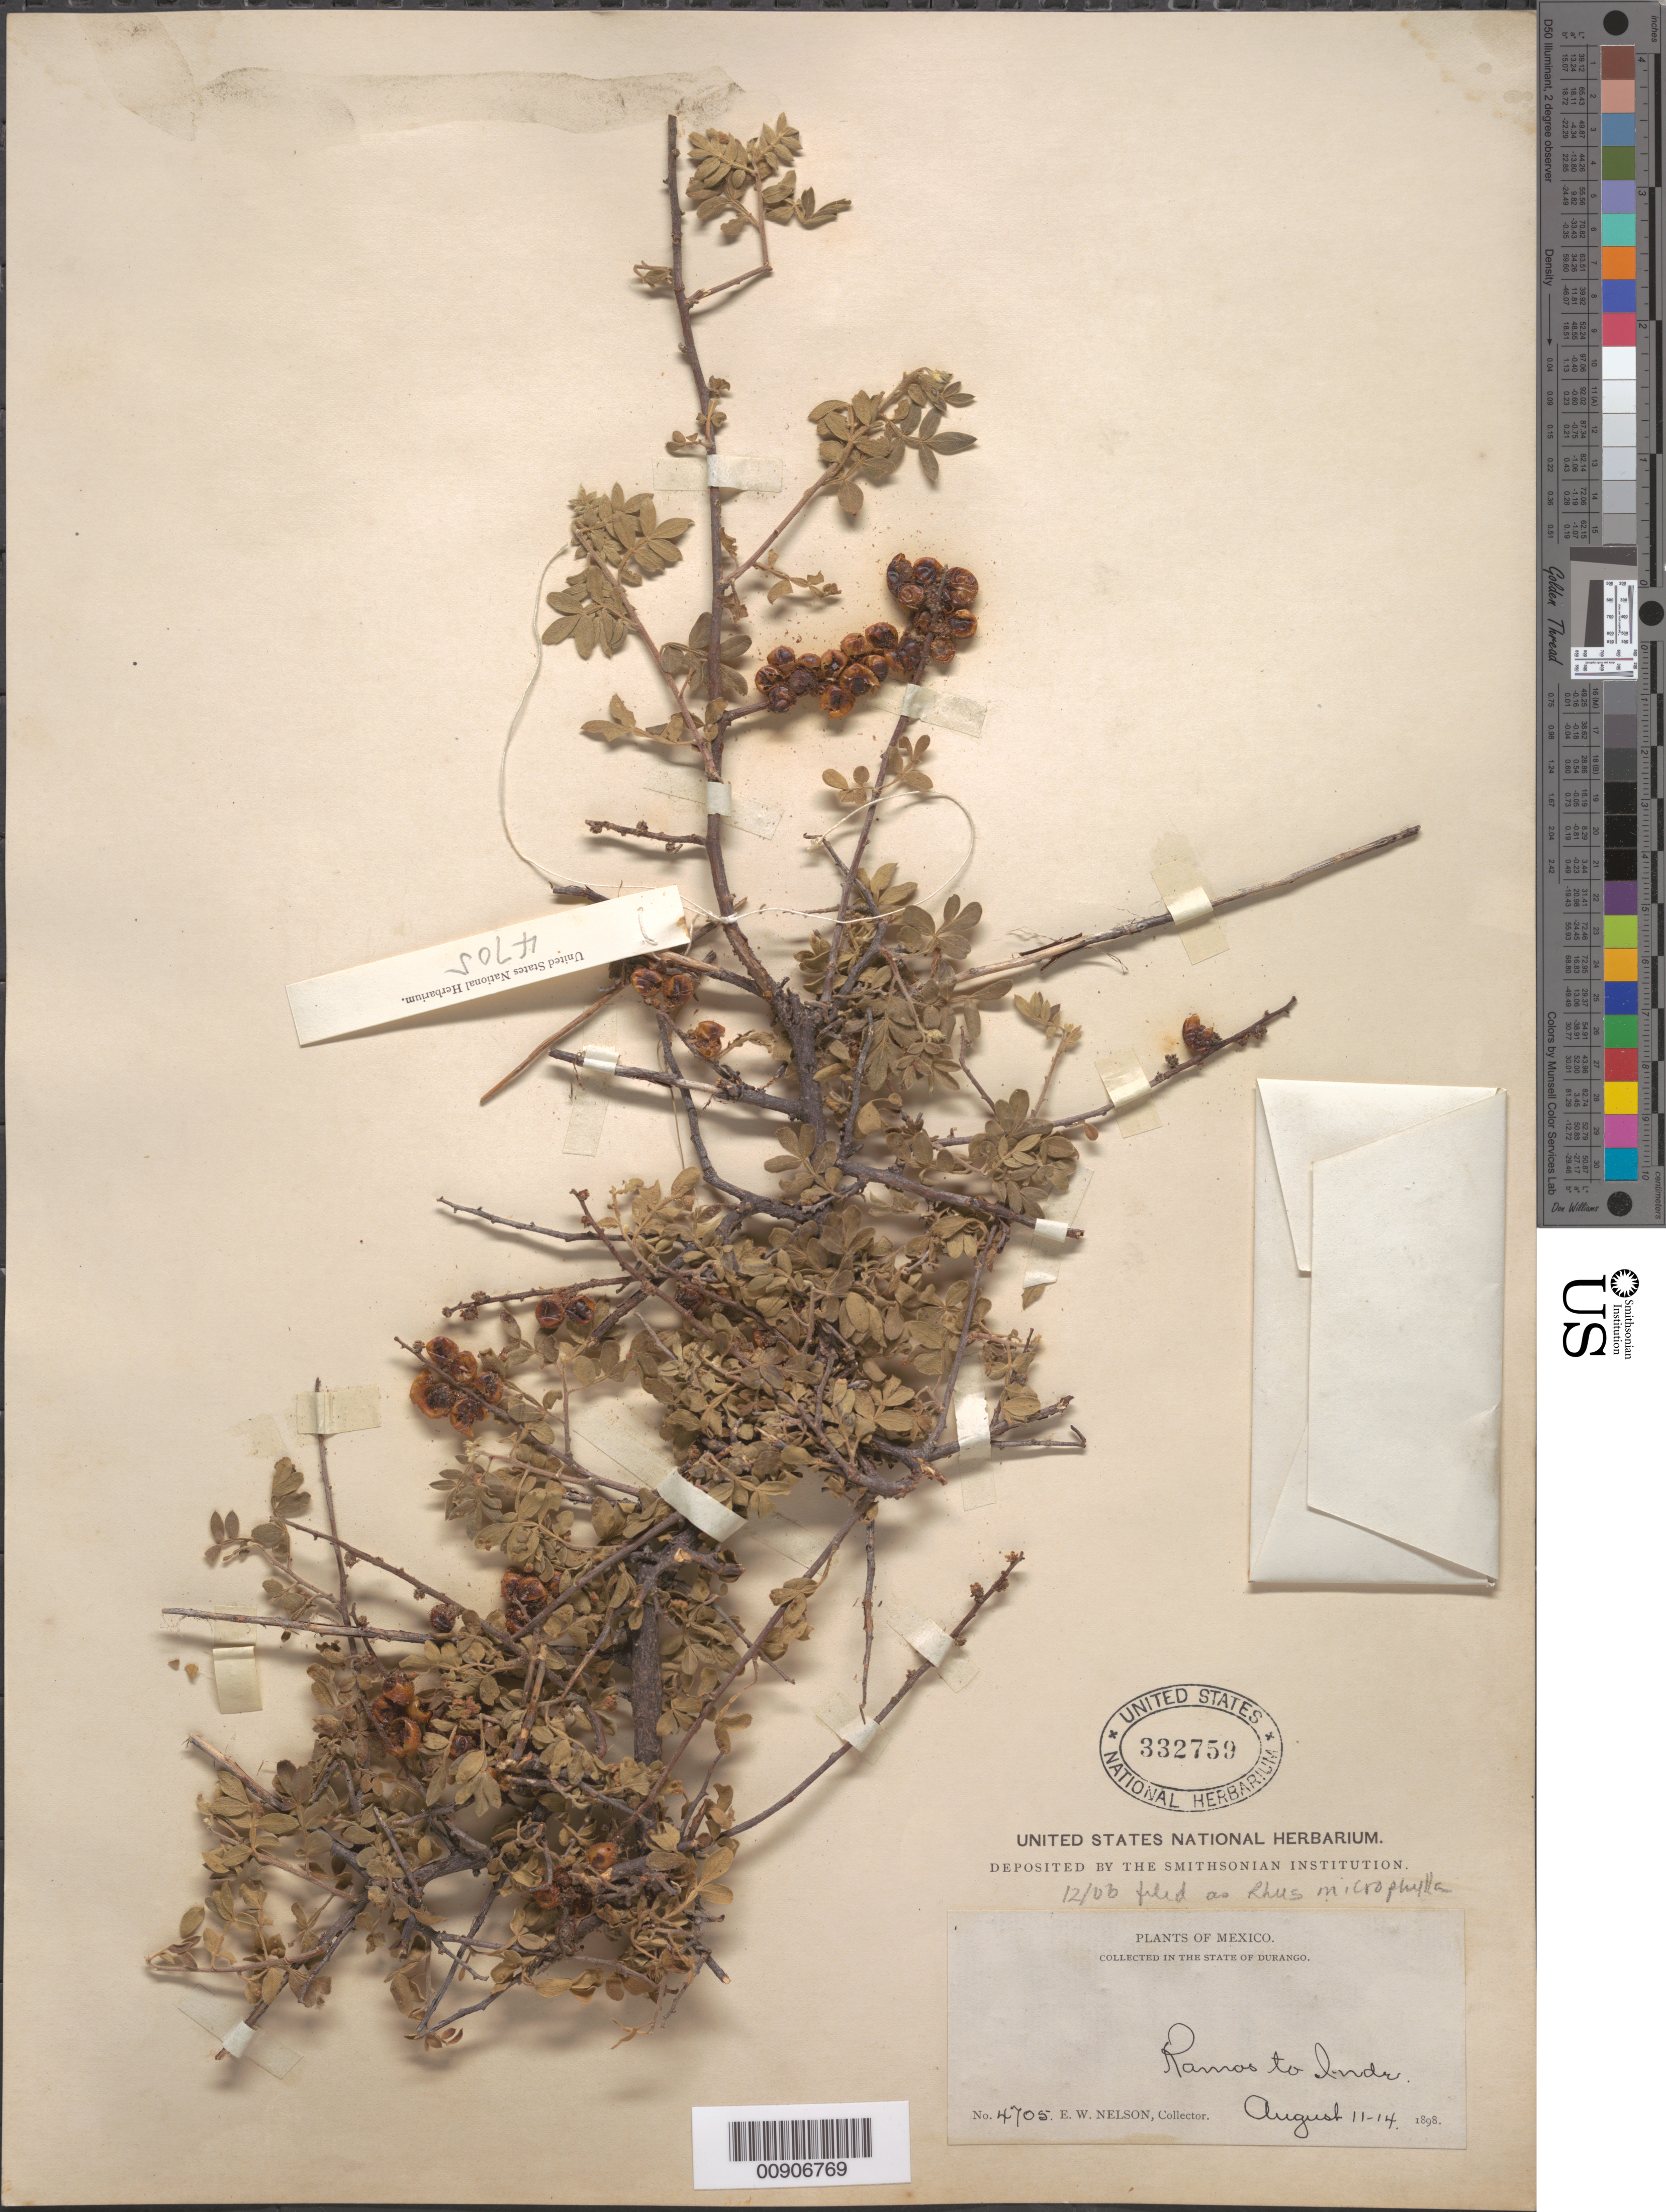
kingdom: Plantae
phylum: Tracheophyta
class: Magnoliopsida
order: Sapindales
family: Anacardiaceae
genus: Rhus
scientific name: Rhus microphylla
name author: Engelm.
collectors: E. W. Nelson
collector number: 4705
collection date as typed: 11 Aug 1898 to 14 Aug 1898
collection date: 1898-08-11/1898-08-14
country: Mexico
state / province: Durango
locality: State of Durango: Ramos to Inde.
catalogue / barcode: US 332759